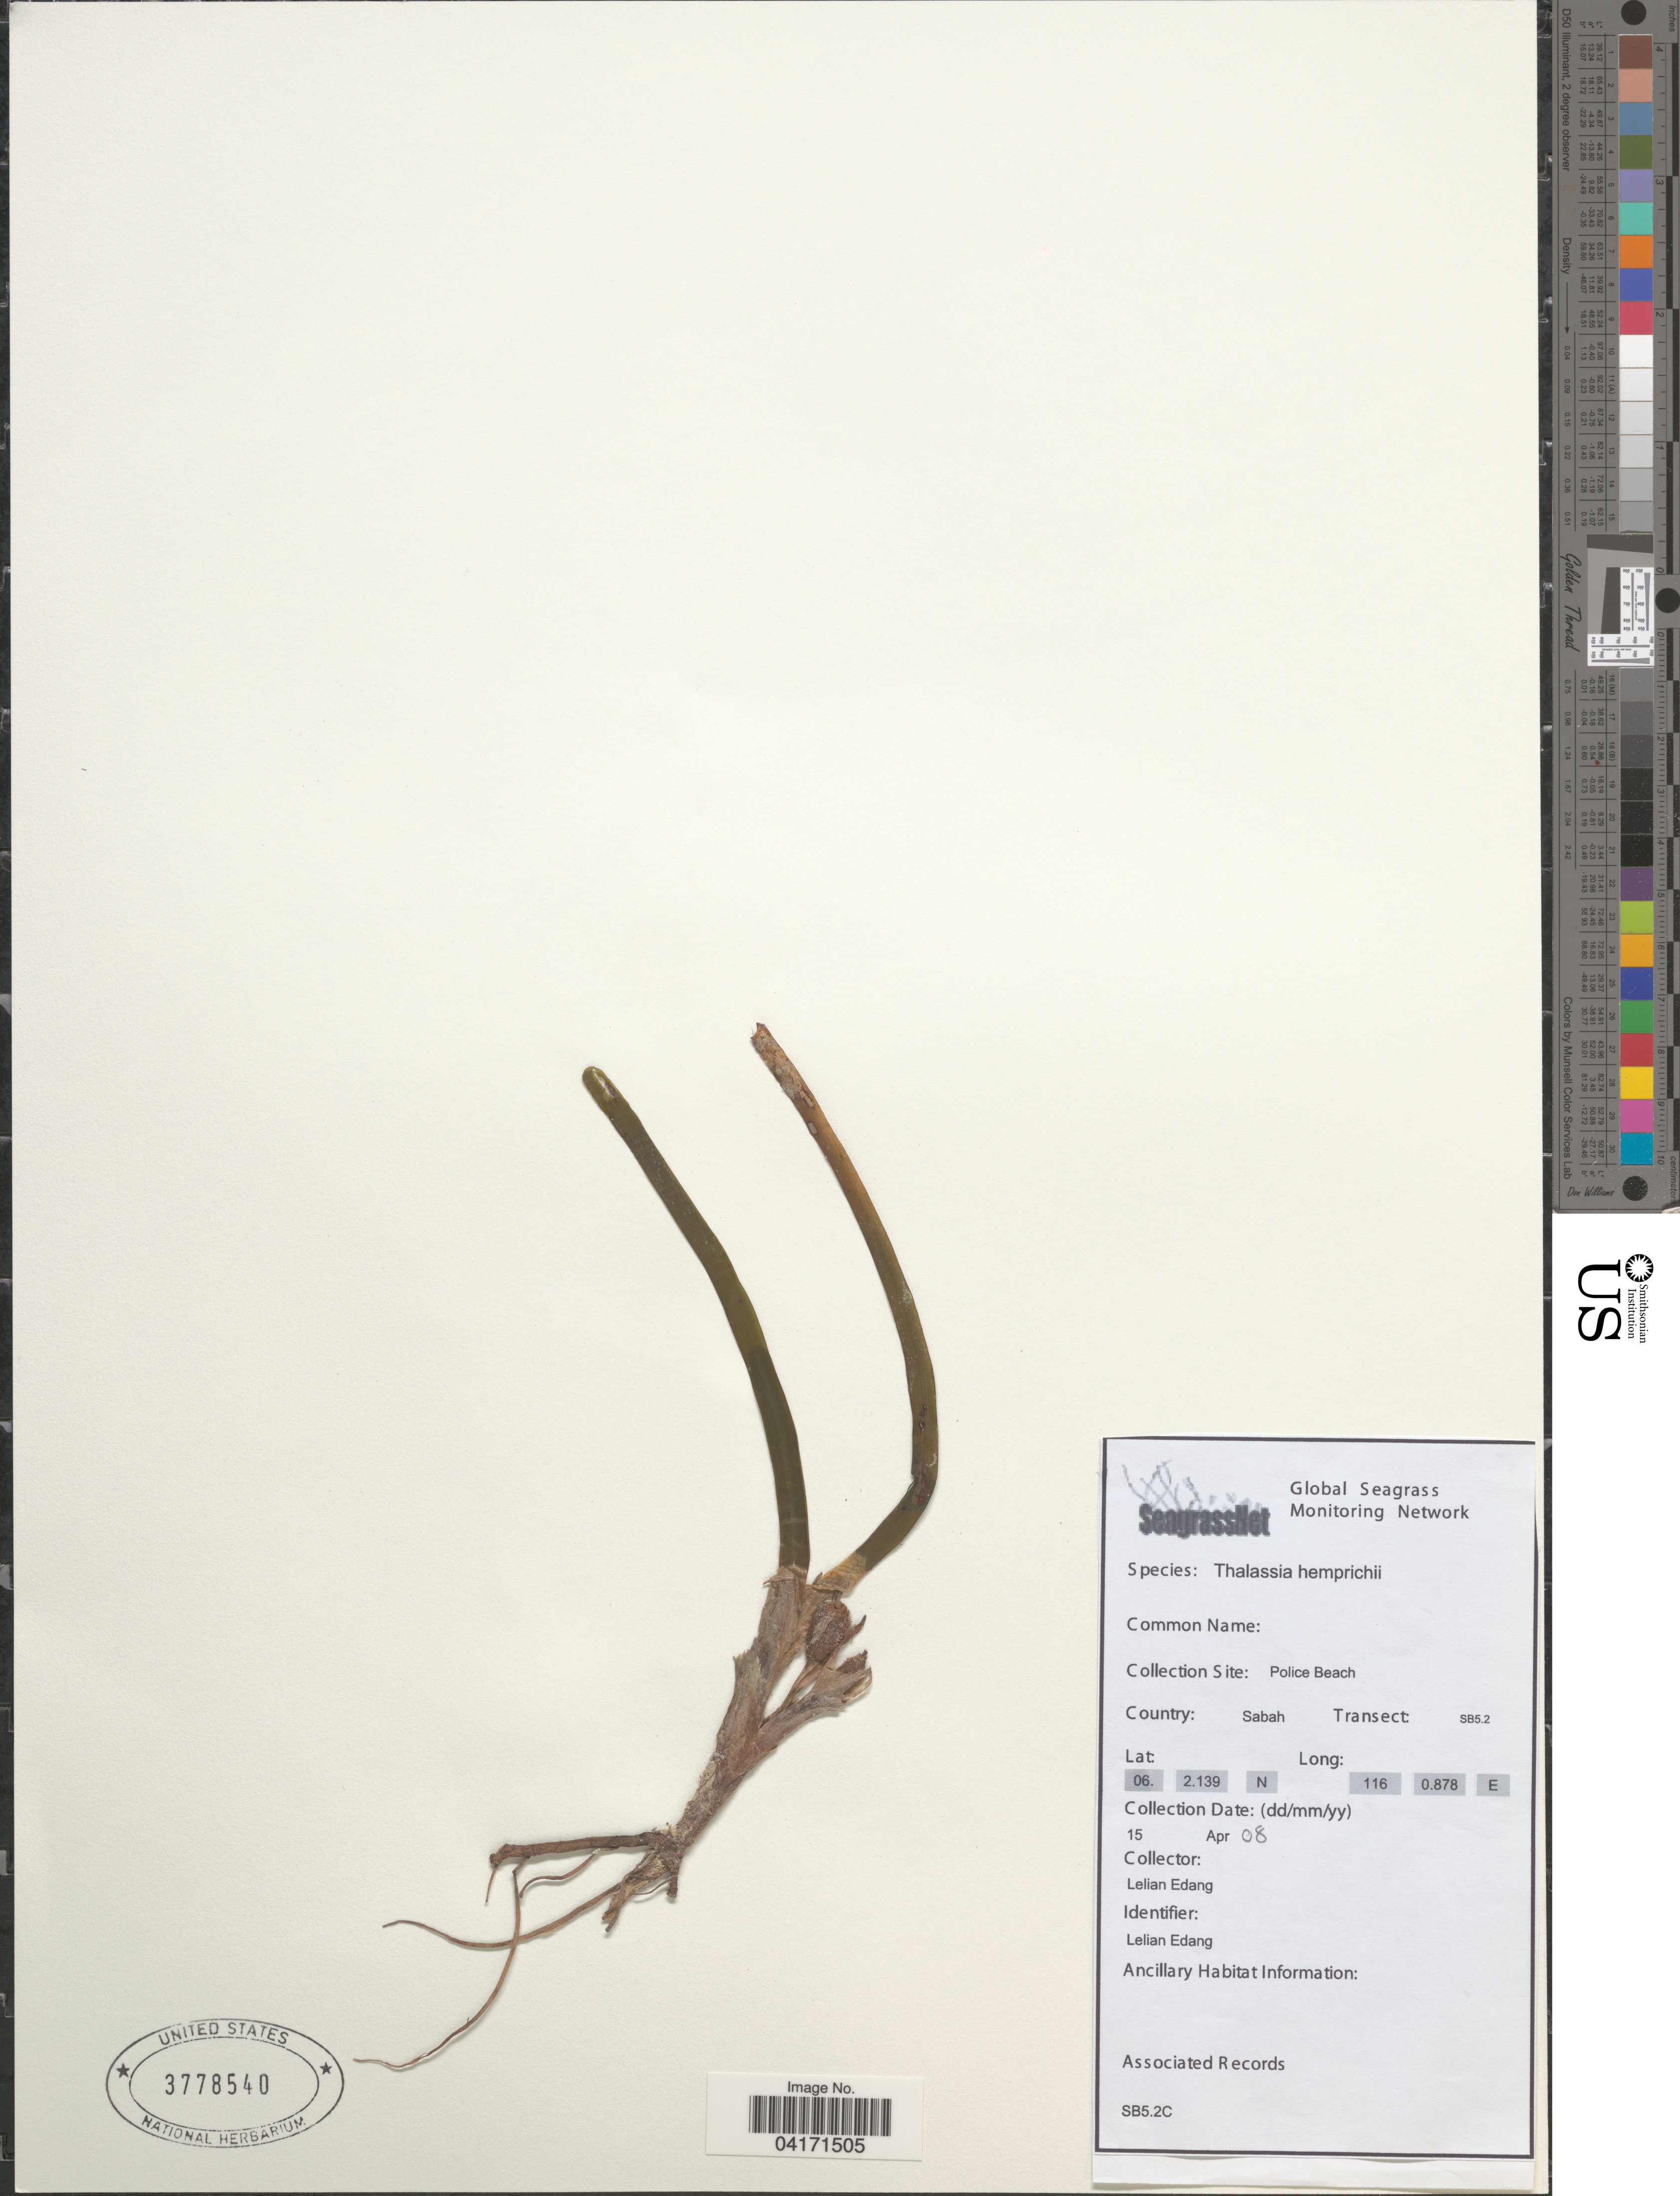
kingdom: Plantae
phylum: Tracheophyta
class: Liliopsida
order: Alismatales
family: Hydrocharitaceae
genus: Thalassia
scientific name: Thalassia hemprichii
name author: Asch.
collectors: L. Edang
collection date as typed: Transcribed d/m/y: 15/4/8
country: Malaysia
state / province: Sabah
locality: Police Beach. Transect: SB5.2.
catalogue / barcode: US 3778540